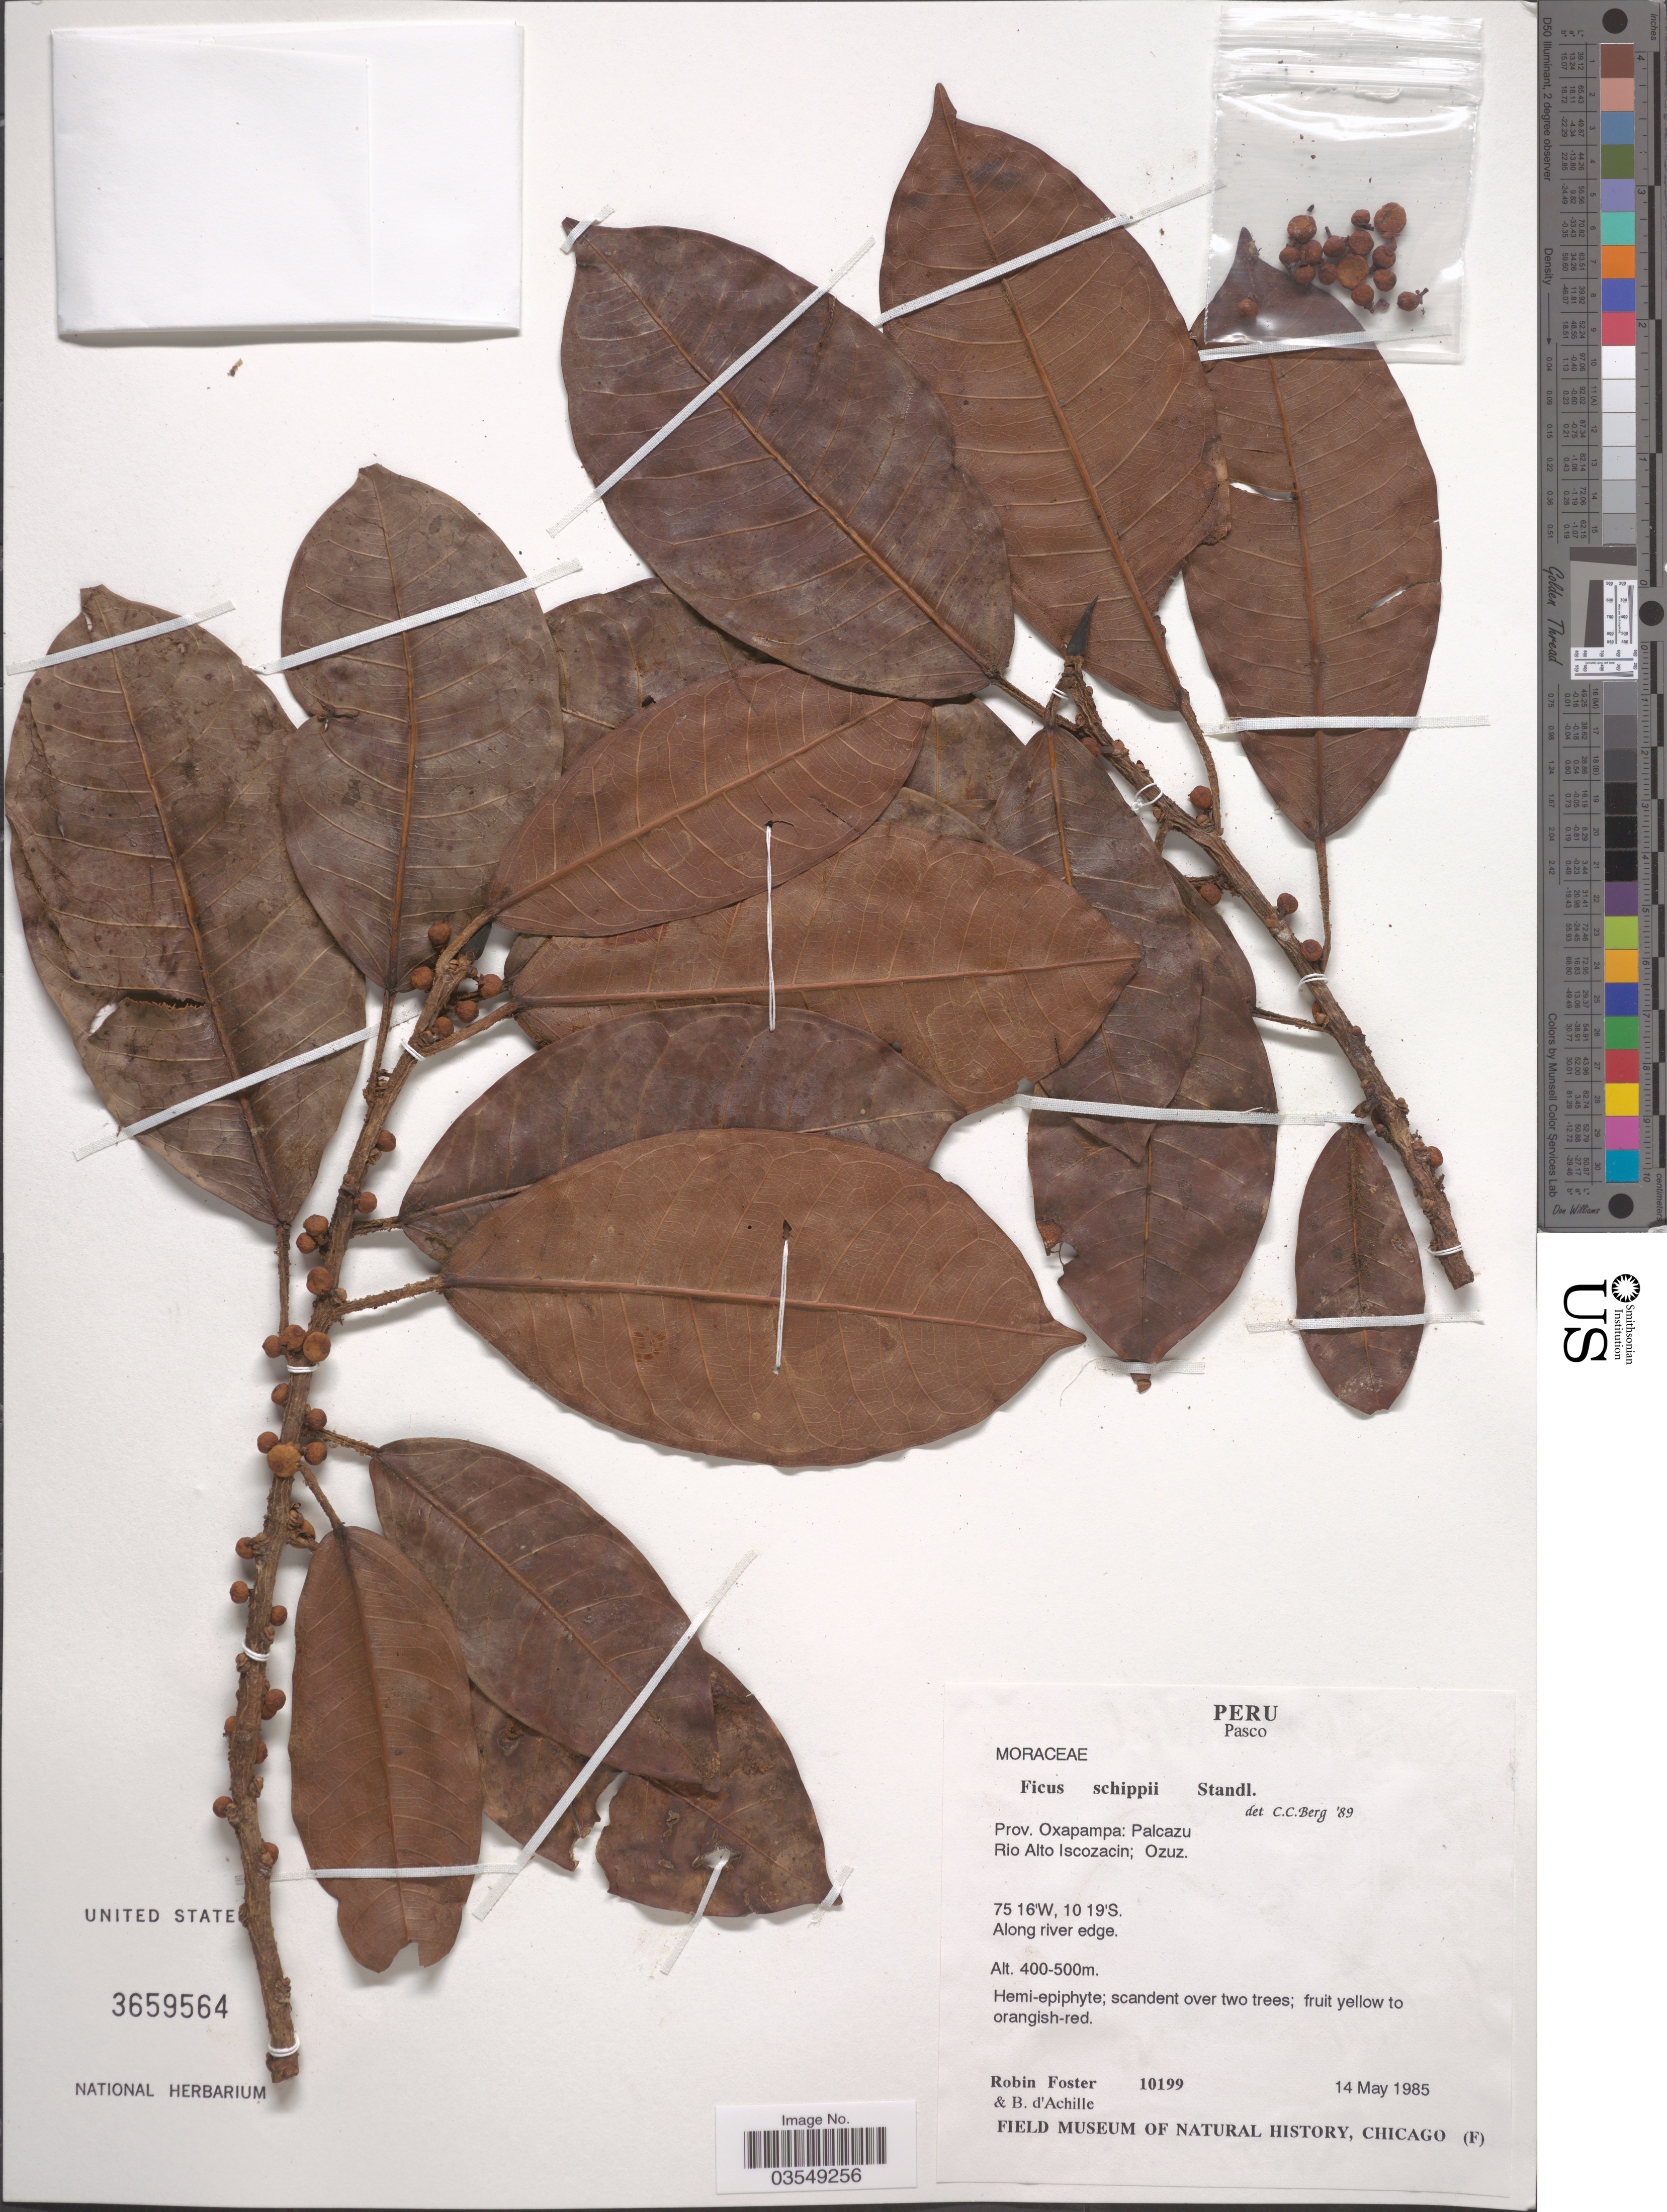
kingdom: Plantae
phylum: Tracheophyta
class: Magnoliopsida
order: Rosales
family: Moraceae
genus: Ficus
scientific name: Ficus schippii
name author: Standl.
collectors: R. B. Foster & B. d'Achille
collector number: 10199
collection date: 1985-05-10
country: Peru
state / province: Pasco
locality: Proc. Oxapampa: Palcazu. Rio Alto Iscozacin; Ozuz.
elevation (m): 400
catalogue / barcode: US 3659564